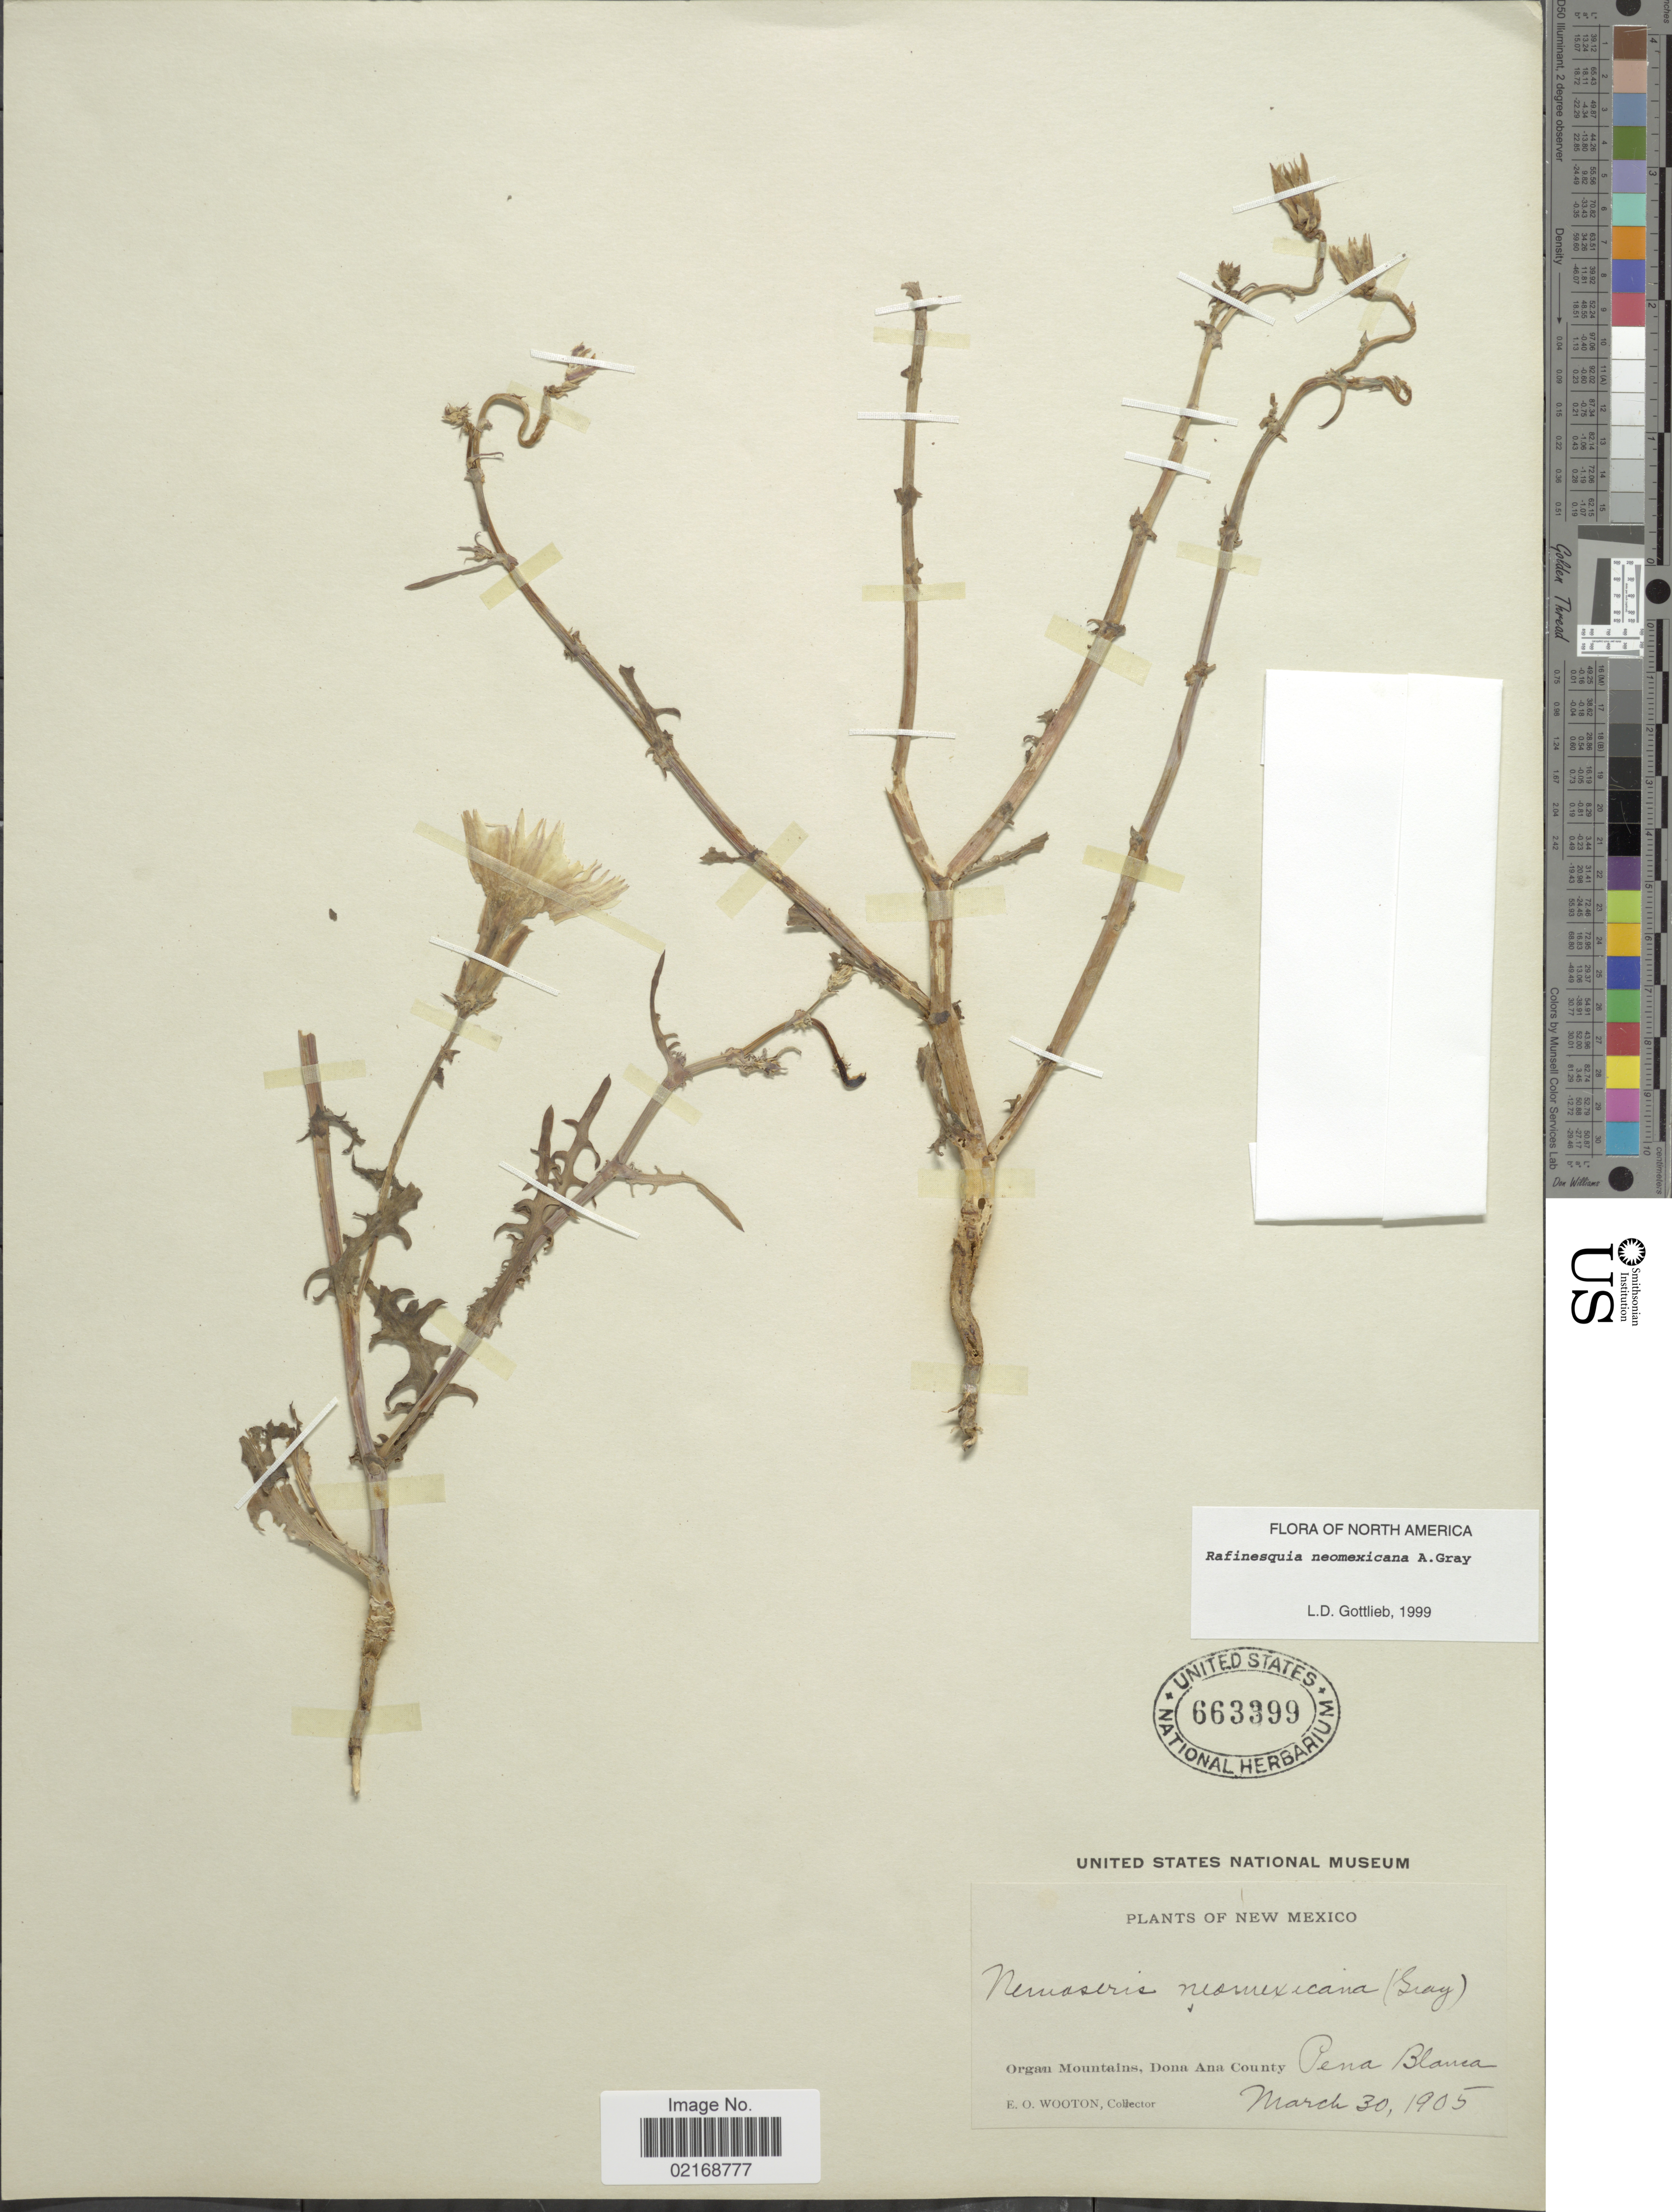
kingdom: Plantae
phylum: Tracheophyta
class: Magnoliopsida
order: Asterales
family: Asteraceae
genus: Rafinesquia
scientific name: Rafinesquia neomexicana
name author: A. Gray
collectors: E. O. Wooton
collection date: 1905-03-30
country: United States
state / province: New Mexico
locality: Organ Mountains, Dona Ana County, Pena Blanca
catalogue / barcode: US 663399